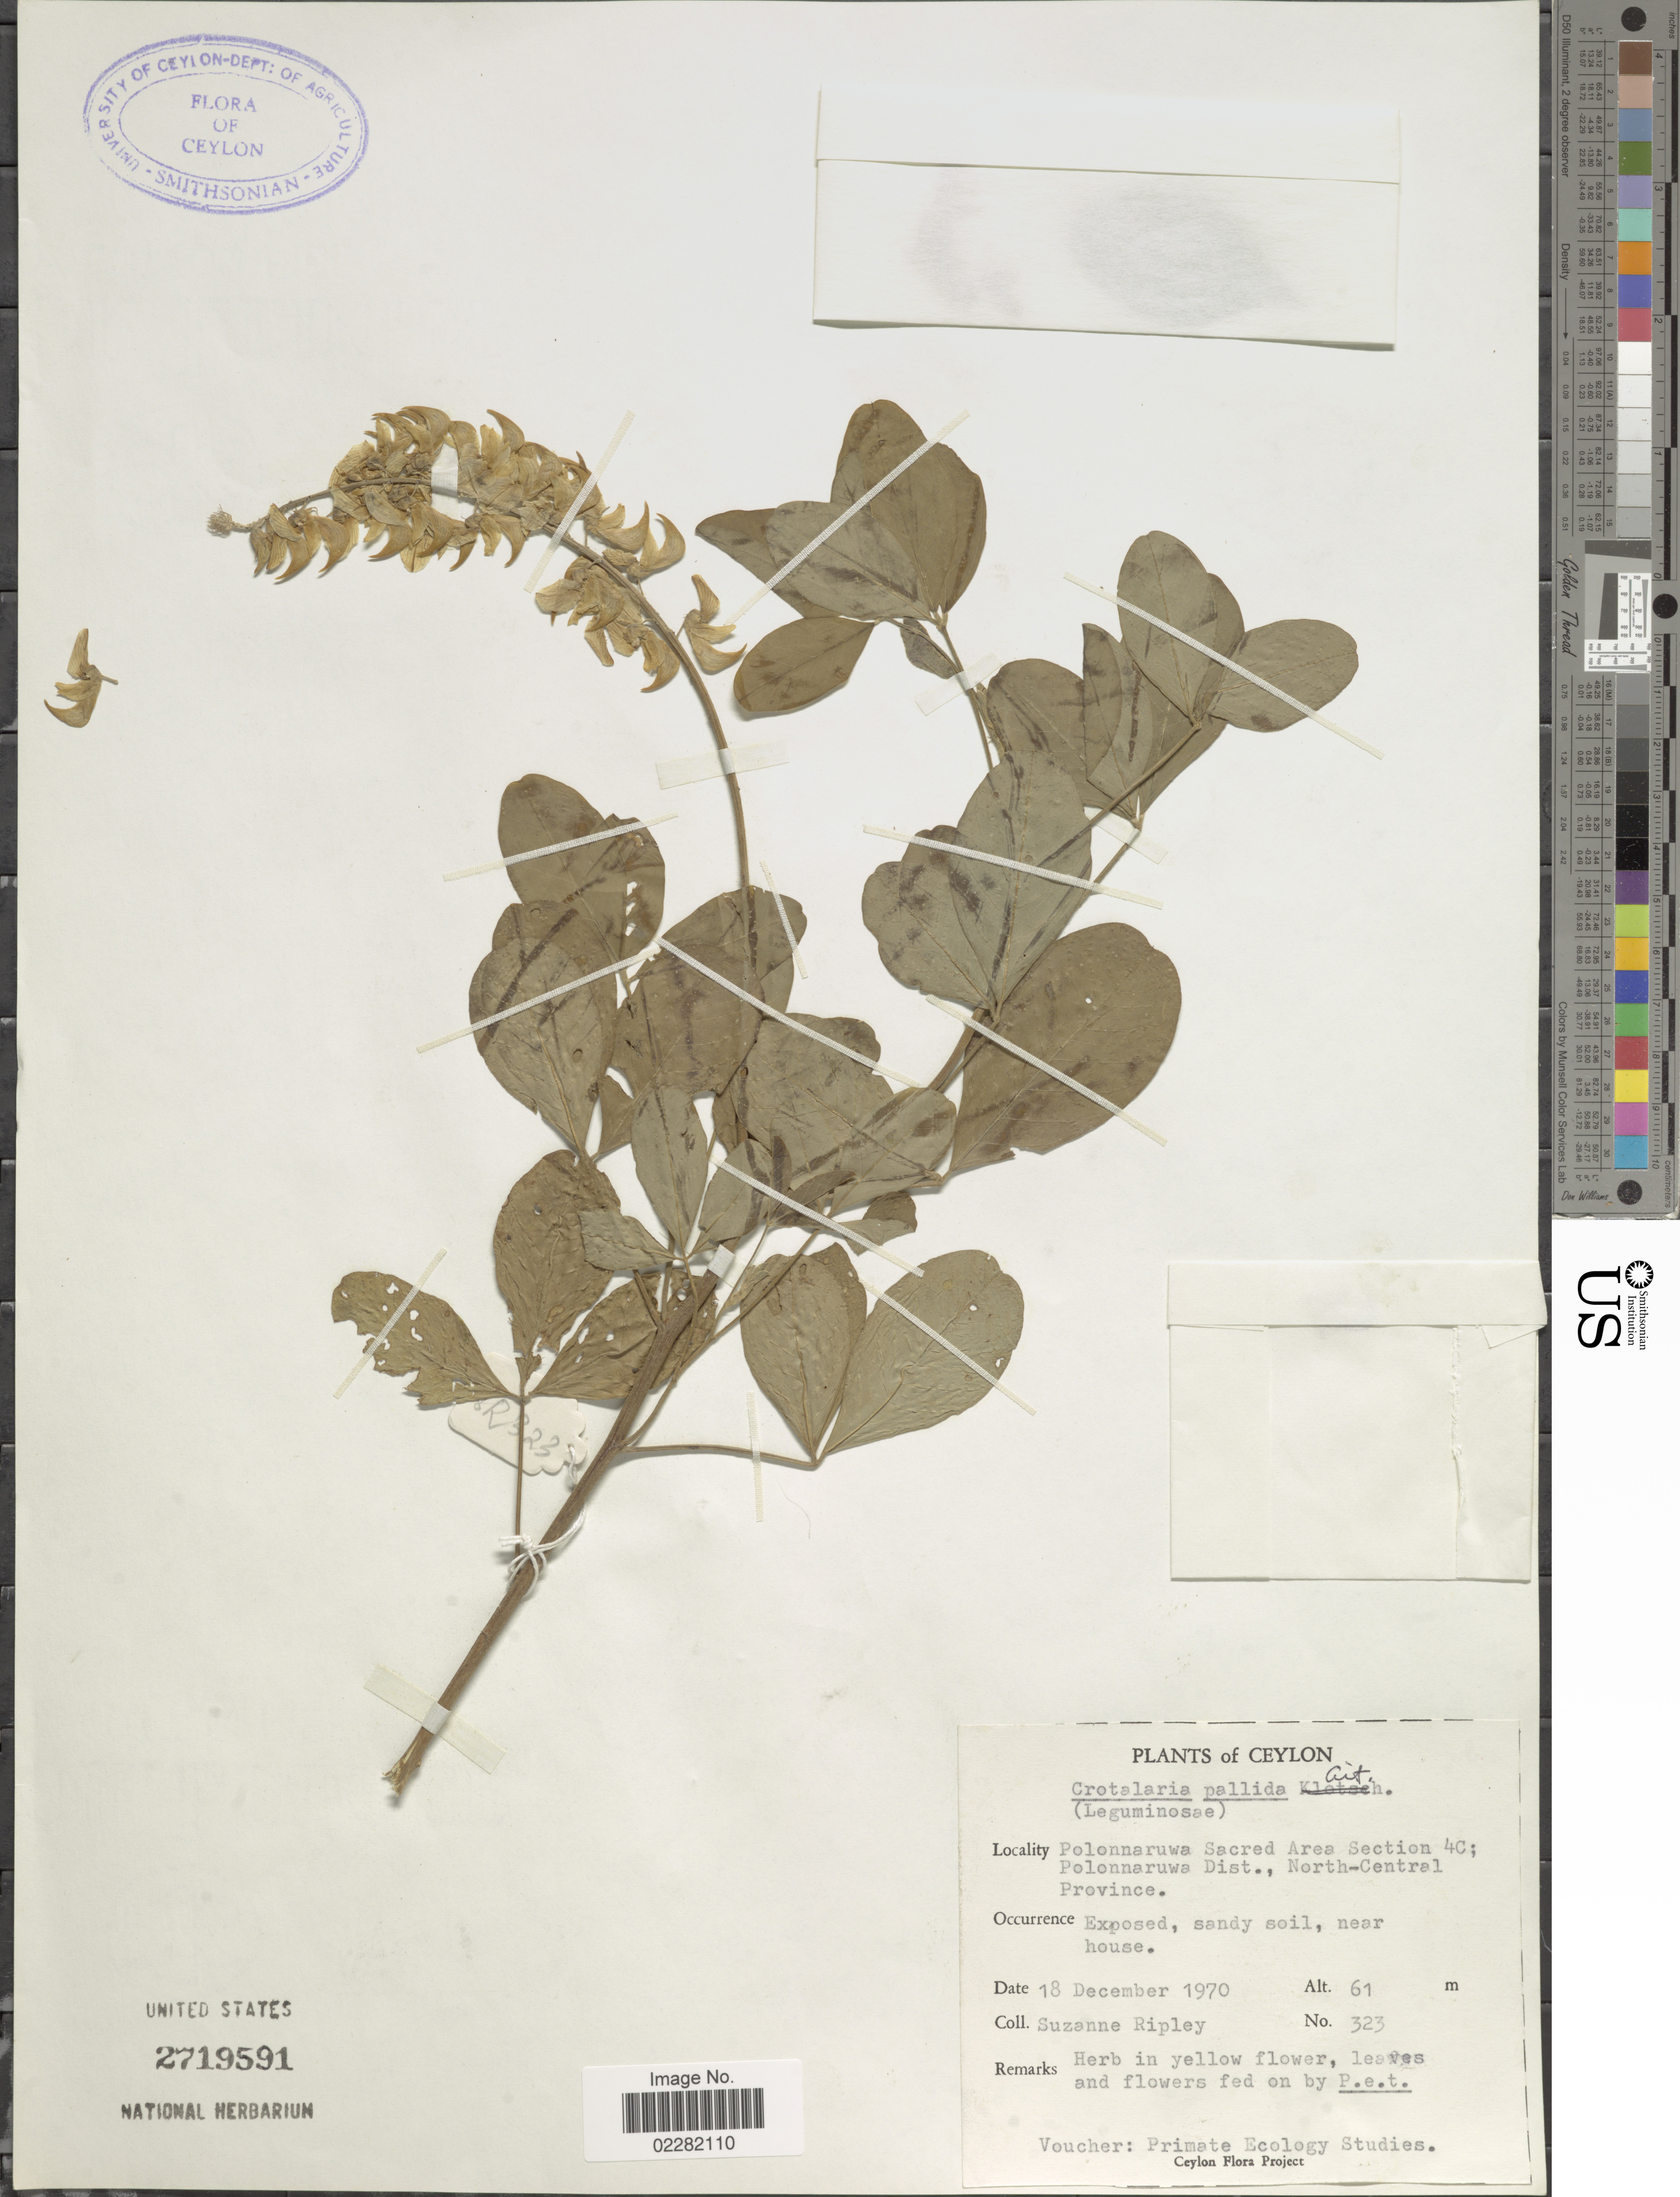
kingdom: Plantae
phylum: Tracheophyta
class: Magnoliopsida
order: Fabales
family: Fabaceae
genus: Crotalaria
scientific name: Crotalaria pallida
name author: Aiton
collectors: S. Ripley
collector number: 323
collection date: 1970-12-18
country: Sri Lanka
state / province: North Central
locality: Ceylon, Polonnaruwa Sacred Area Secton 4C; Polonnaruwa Dist.,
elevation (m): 61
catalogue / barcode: US 2719591